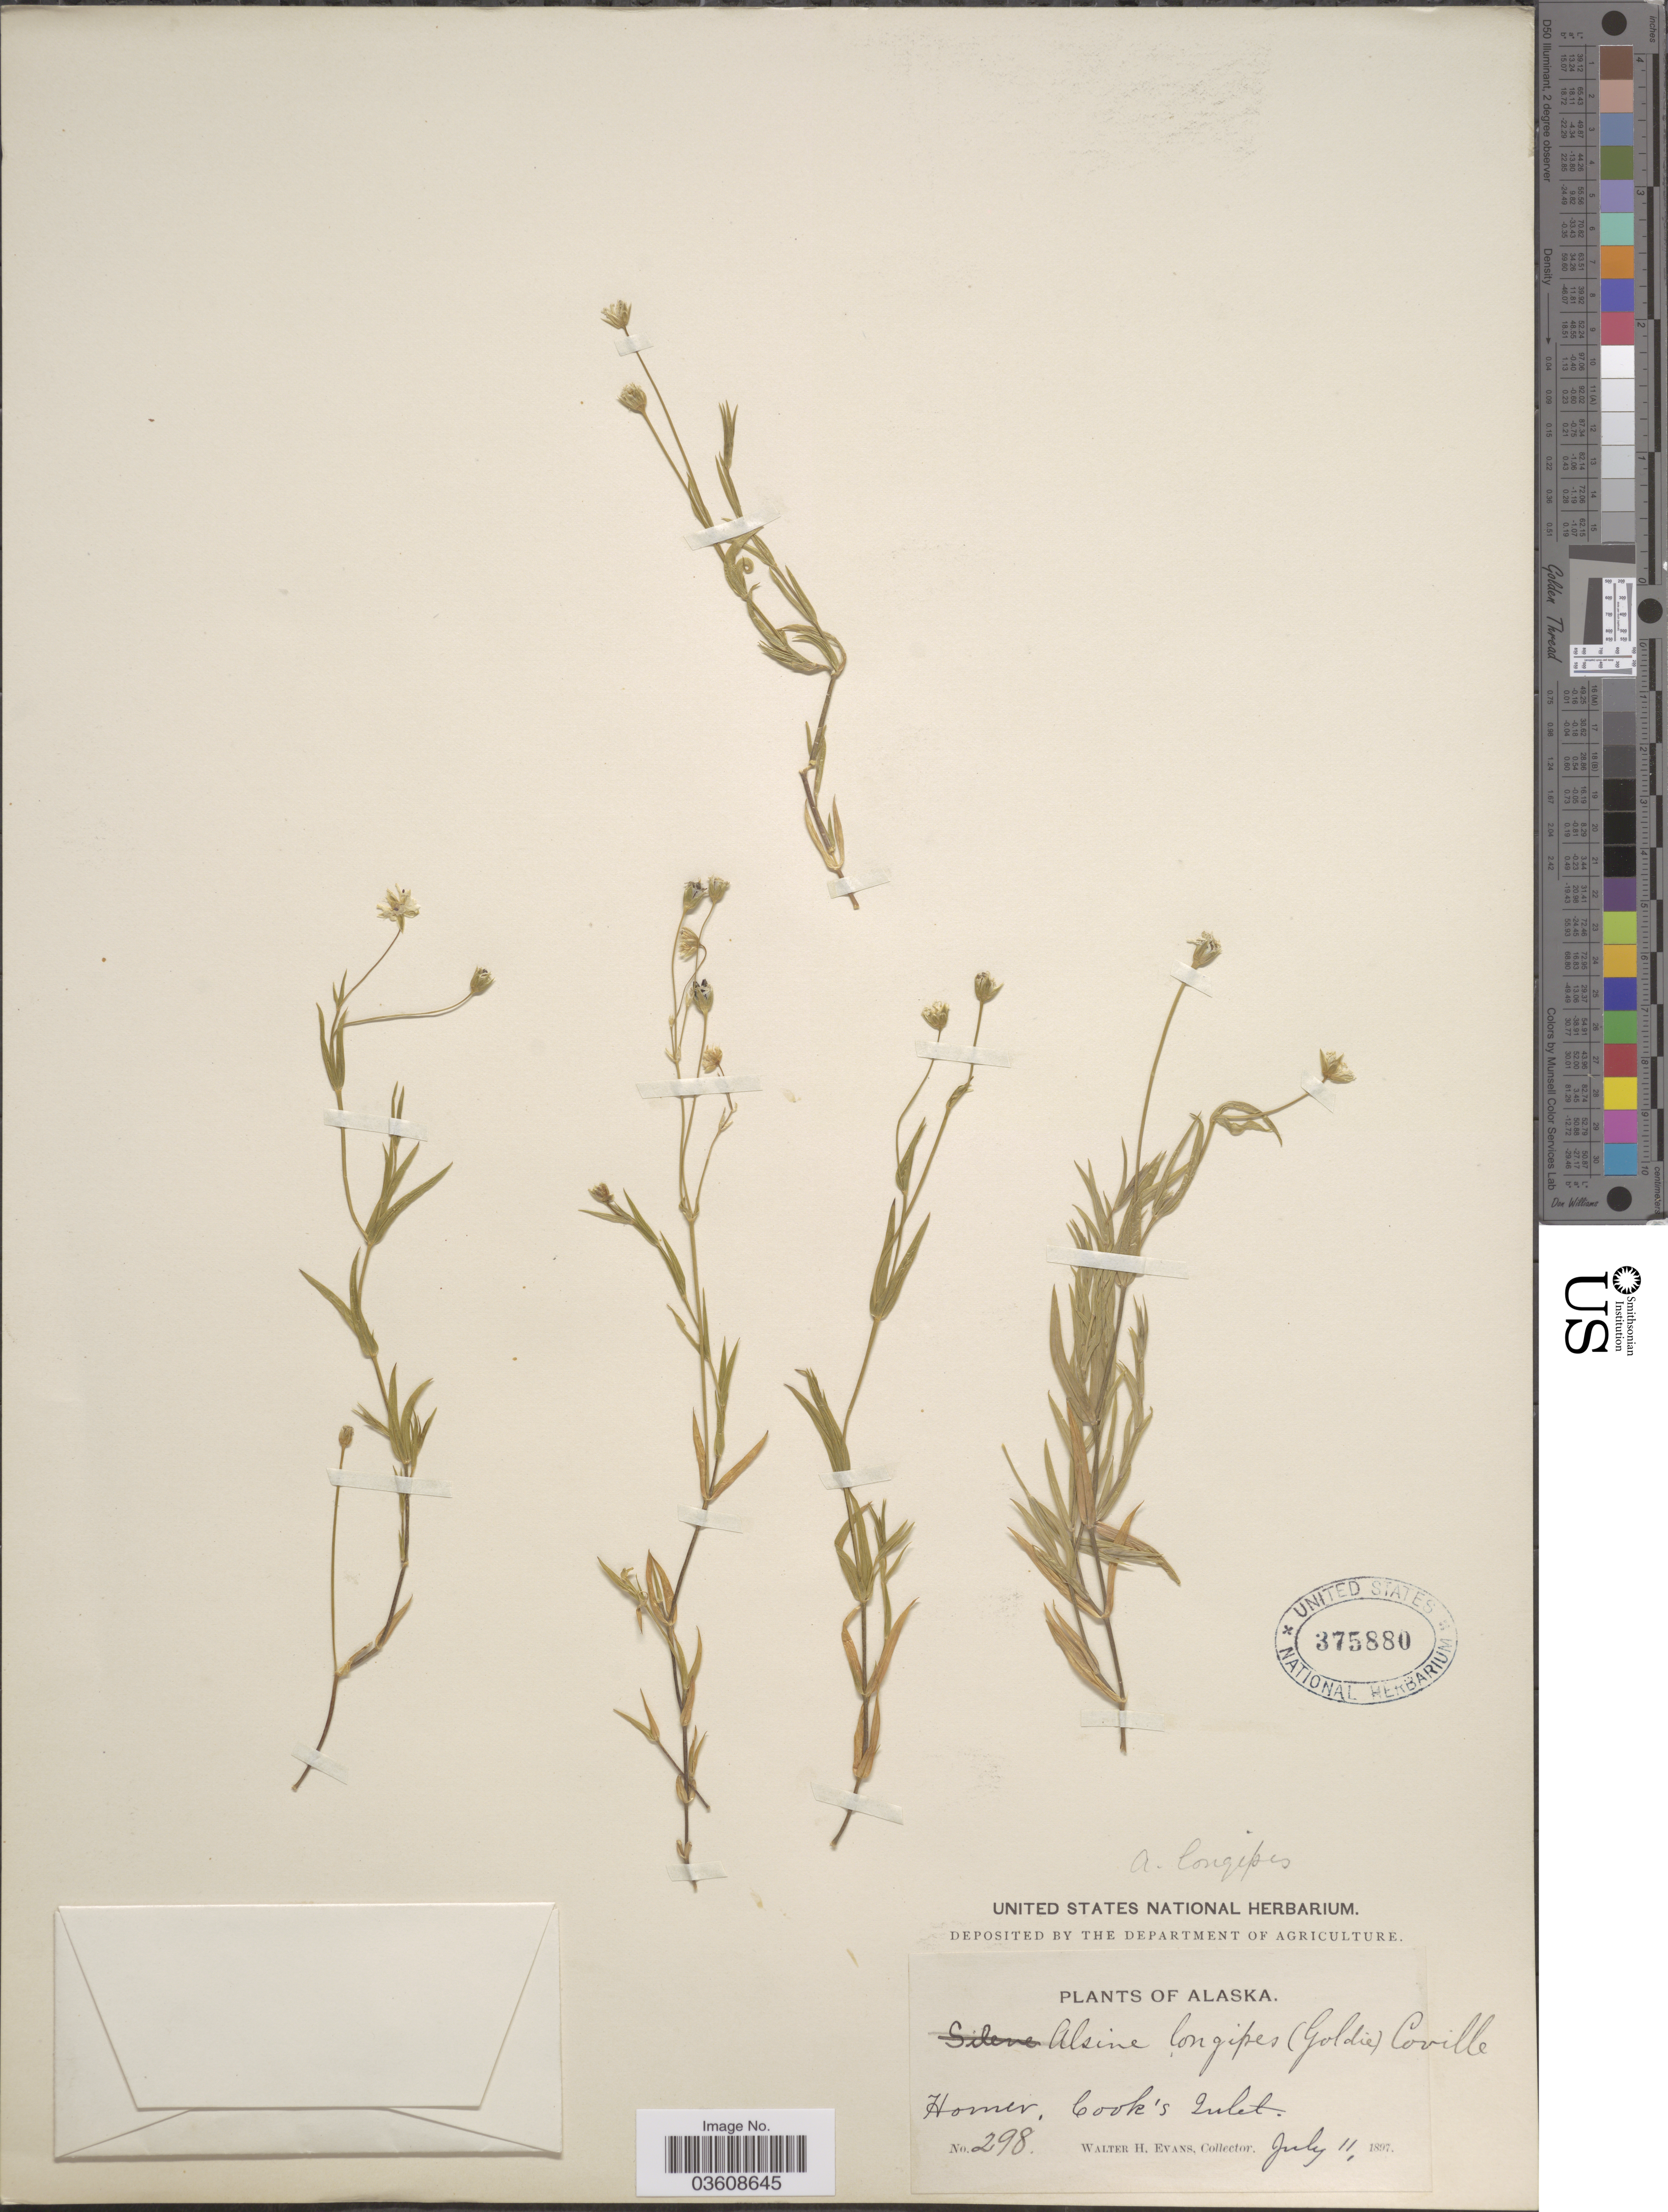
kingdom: Plantae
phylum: Tracheophyta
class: Magnoliopsida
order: Caryophyllales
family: Caryophyllaceae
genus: Stellaria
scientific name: Stellaria longipes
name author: Goldie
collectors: W. H. Evans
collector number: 298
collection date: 1897-07-11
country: United States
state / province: Alaska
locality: Homer, Cook's Inlet.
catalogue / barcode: US 375880